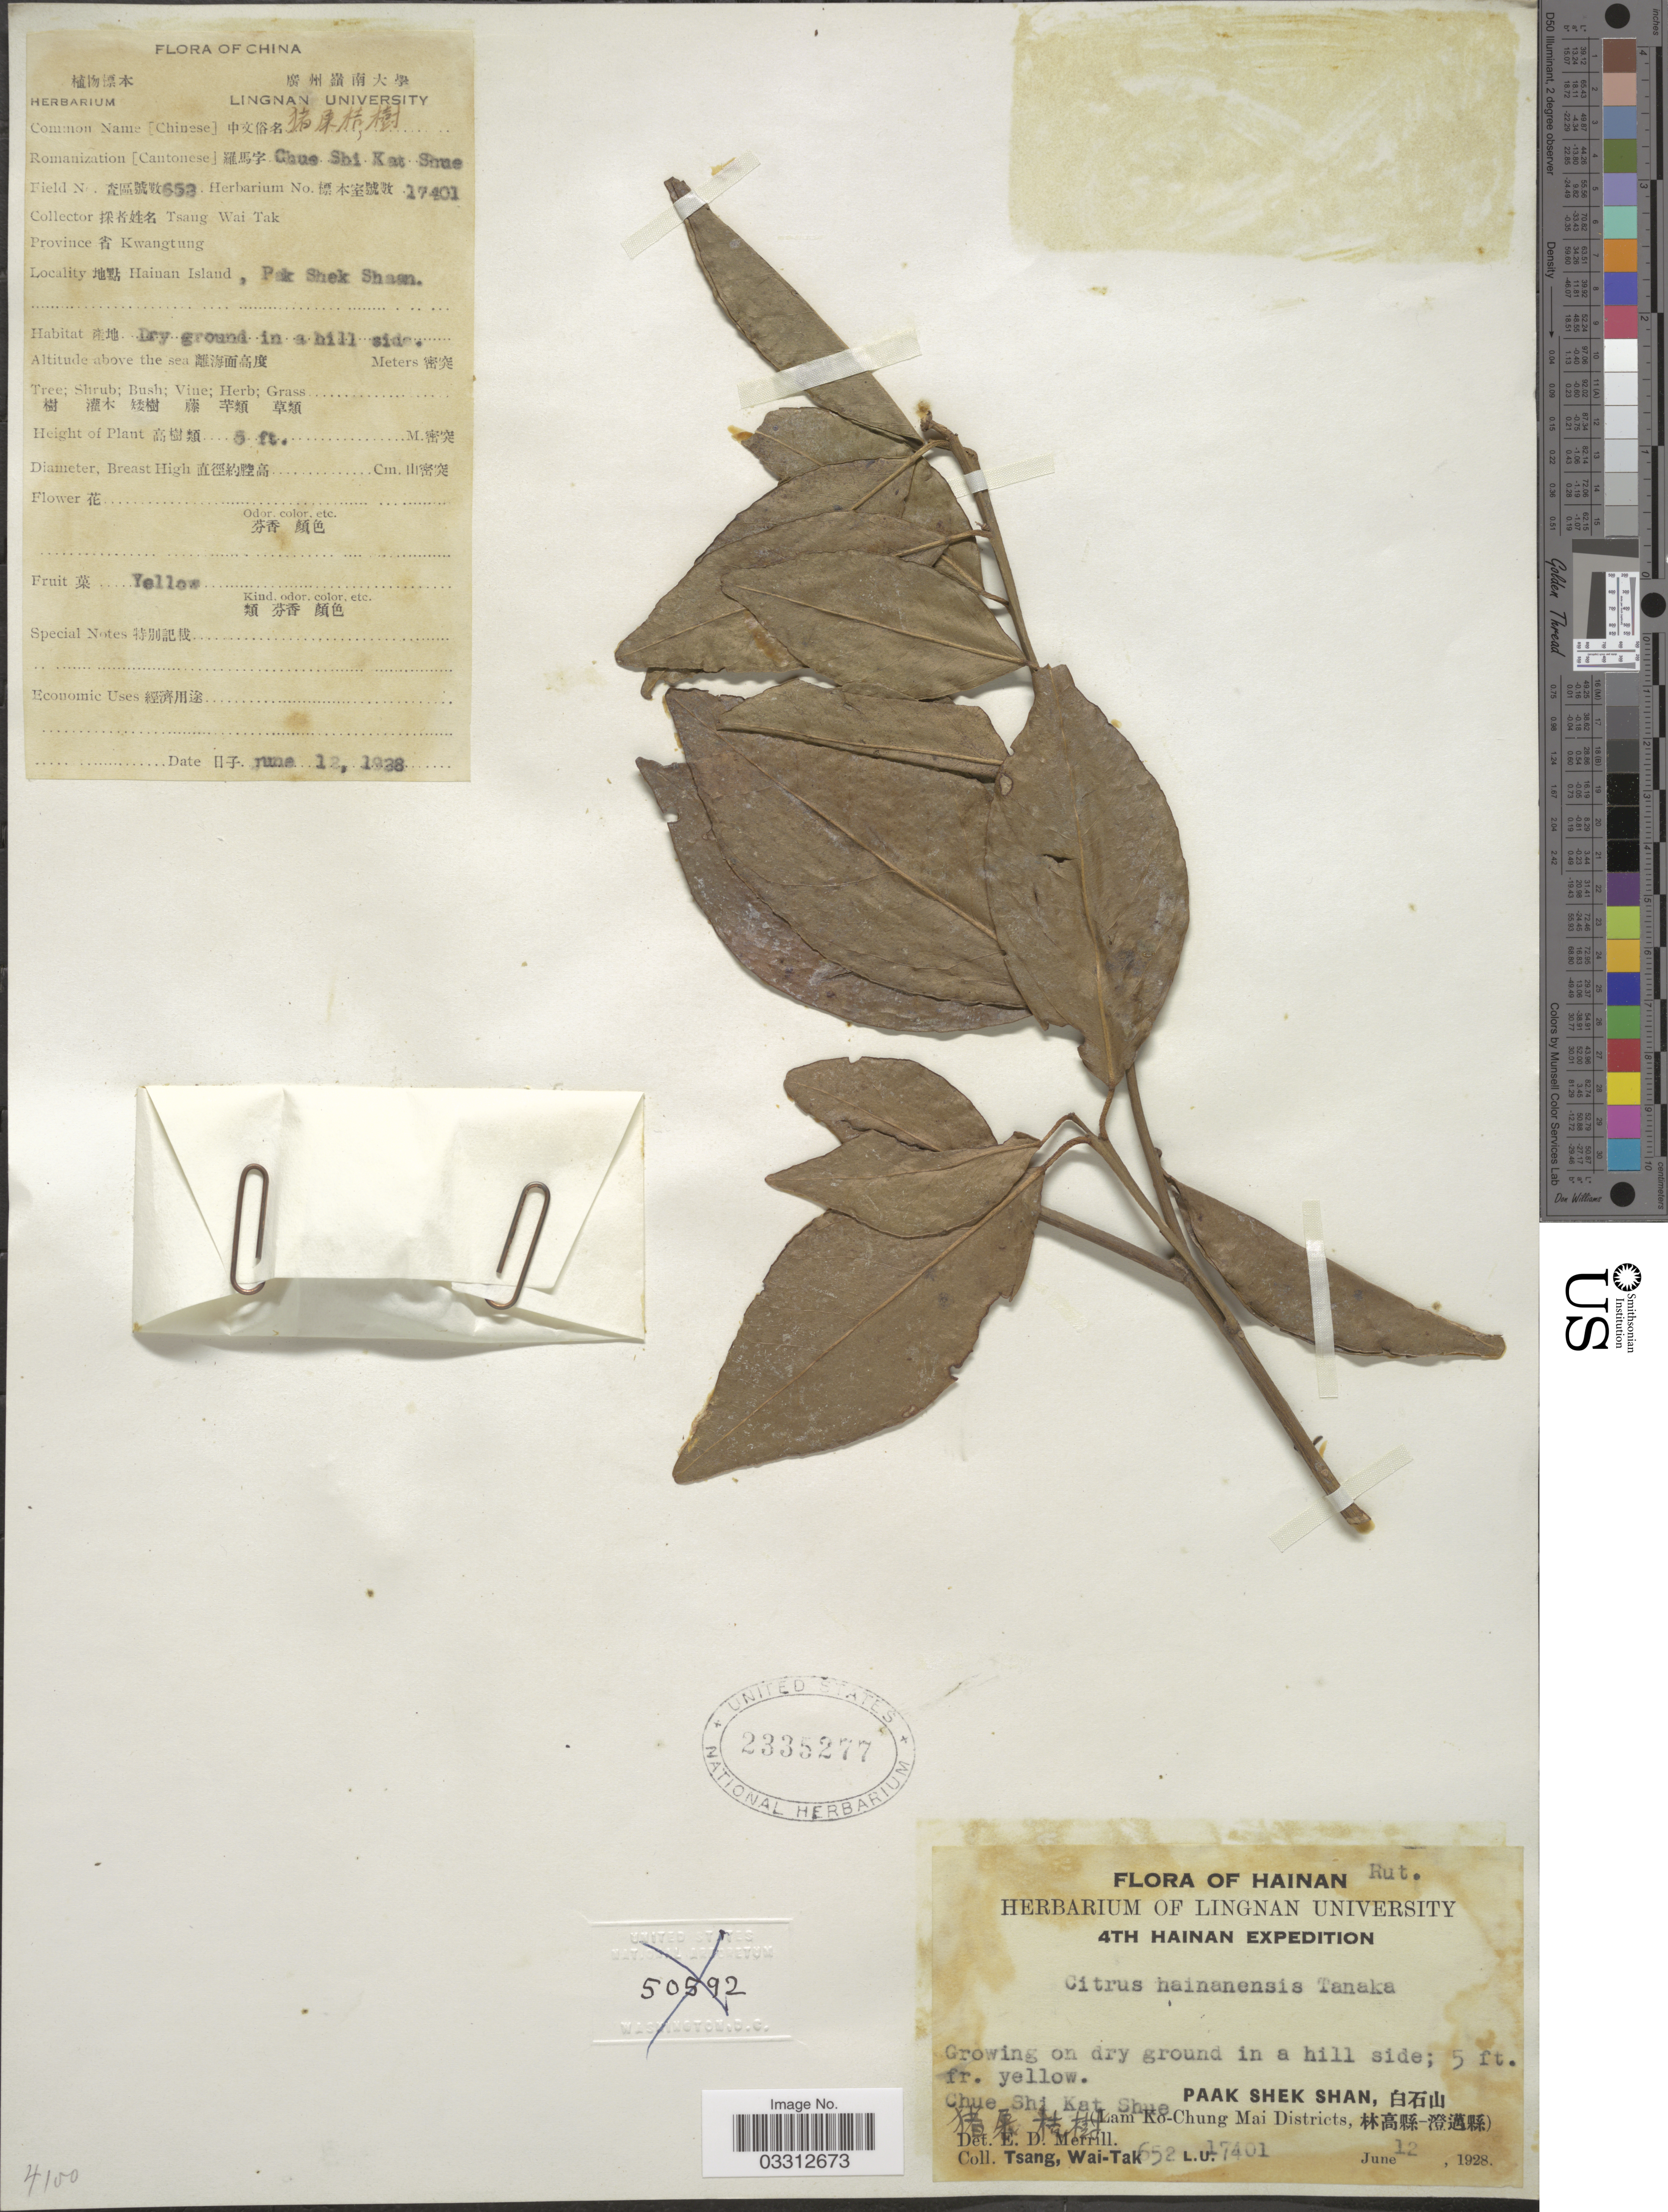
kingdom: Plantae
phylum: Tracheophyta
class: Magnoliopsida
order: Sapindales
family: Rutaceae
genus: Citrus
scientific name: Citrus hainanensis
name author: Tanaka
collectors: W. T. Tsang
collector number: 652L.U.17401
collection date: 1928-06-12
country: China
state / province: Hainan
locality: Chue Shi Kat Shue, Paak Shek Shan, X, (Lam Ko-Chung Mai Districts, X-X).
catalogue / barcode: US 2335277